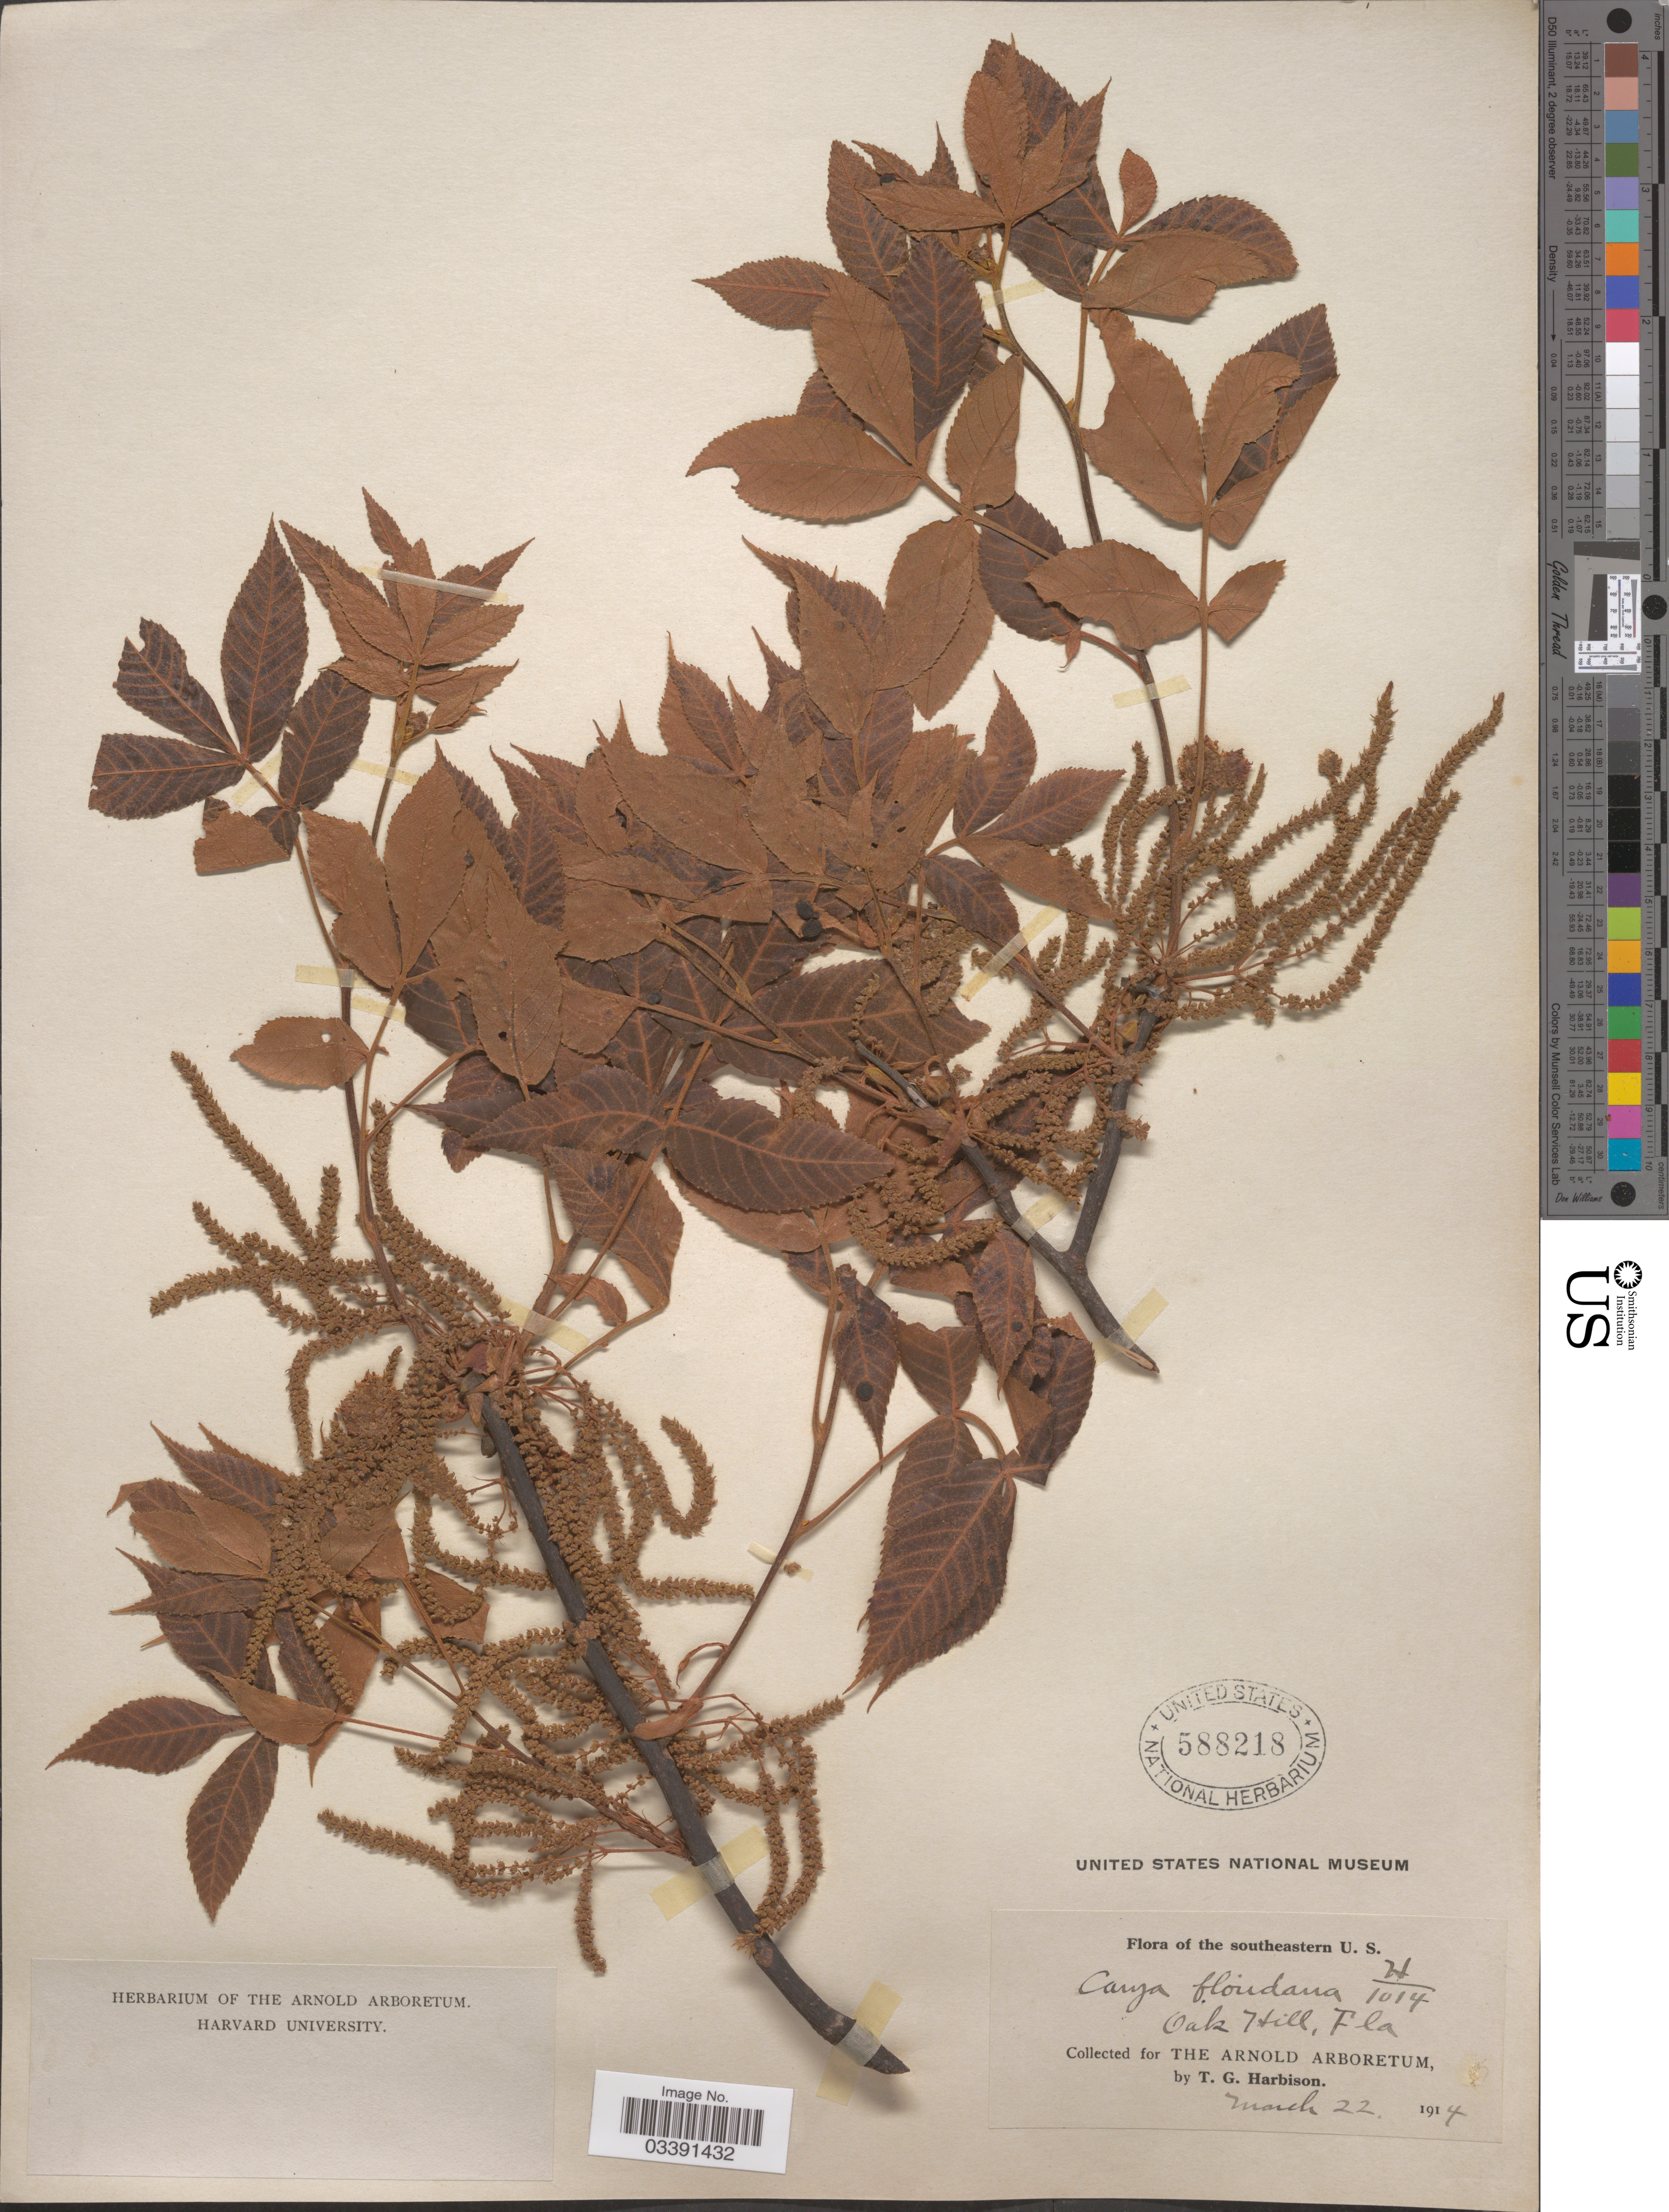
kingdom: Plantae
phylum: Tracheophyta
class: Magnoliopsida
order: Fagales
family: Juglandaceae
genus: Carya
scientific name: Carya floridana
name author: Sarg.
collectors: T. Harbison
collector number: H/1014*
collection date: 1914-03-22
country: United States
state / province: Florida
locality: Southeastern U. S. Oak Hill.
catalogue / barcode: US 588218